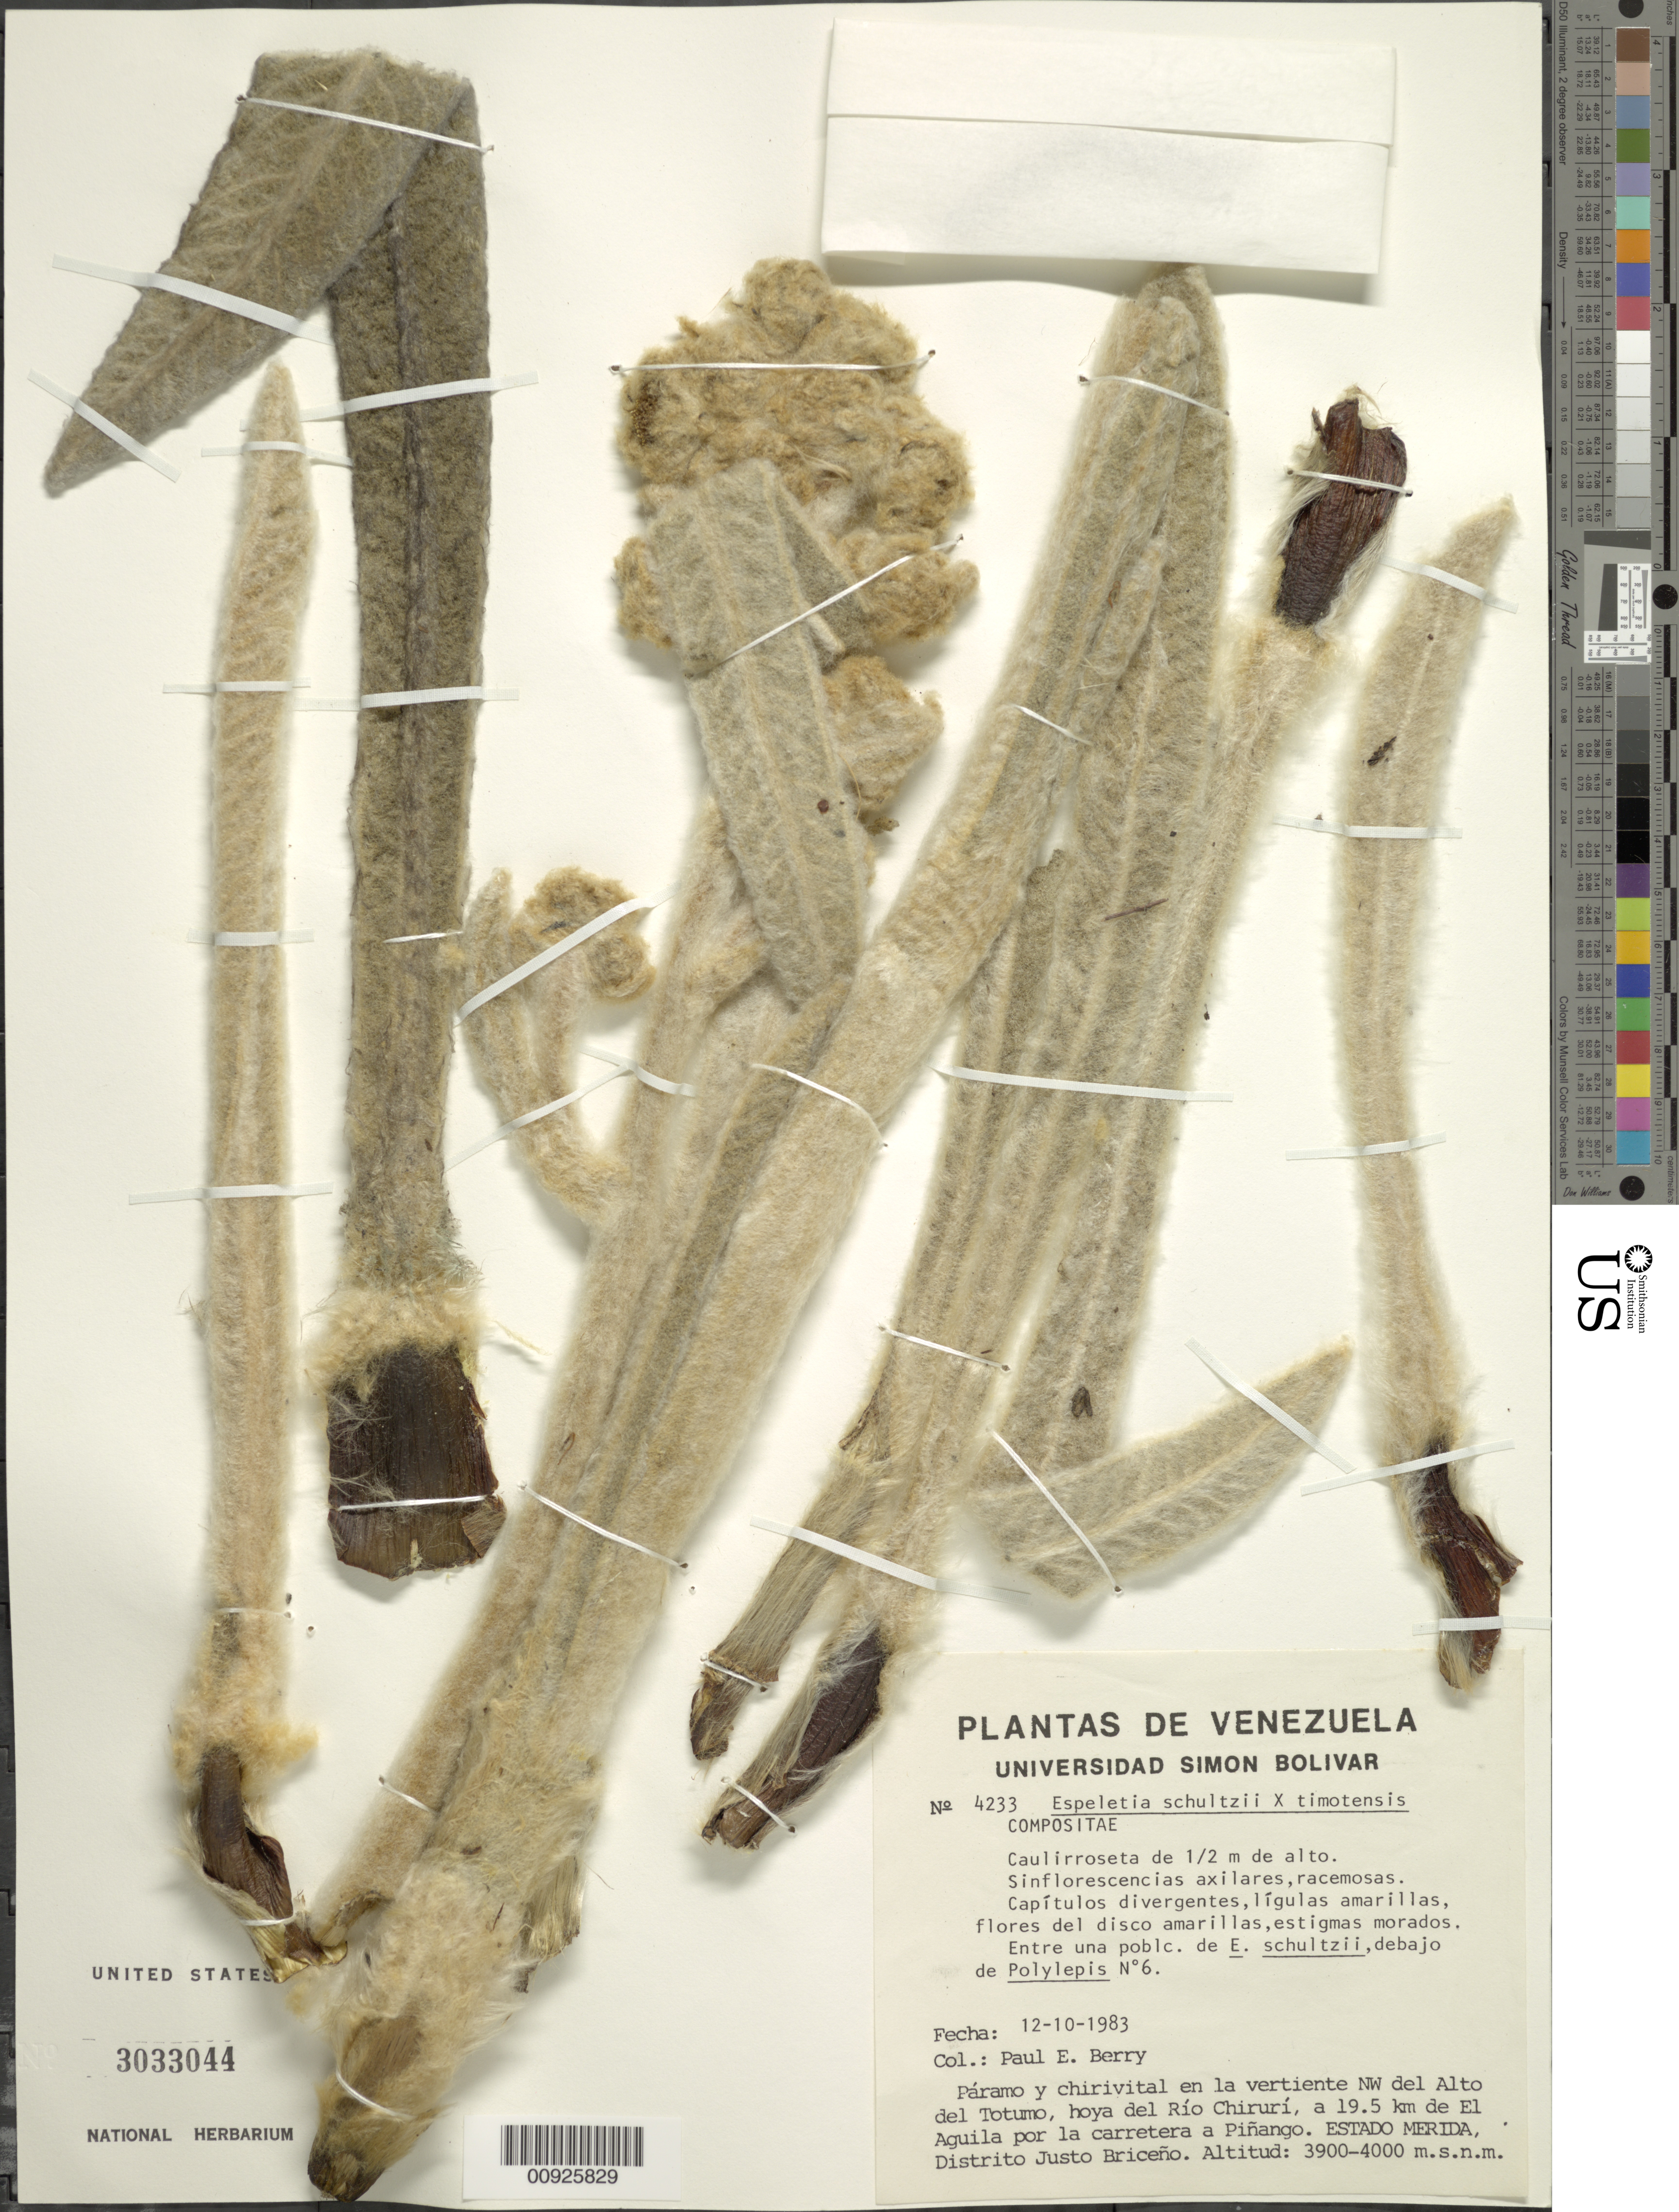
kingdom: Plantae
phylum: Tracheophyta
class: Magnoliopsida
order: Asterales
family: Asteraceae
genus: Espeletia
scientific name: Espeletia schultzii x E. timotensis Cuatrec.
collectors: P. E. Berry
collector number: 4233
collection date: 1983-10-12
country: Venezuela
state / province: Mérida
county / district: Justo Briceño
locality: Páramo y chirivital en la vertiente NW del Alto del Totumo, hoya del Río Chirurí, a 19.5 km de el Aguila por la carretera a Piñango.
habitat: Entre una población de E.schultzii, debajo de Polylepis No. 6.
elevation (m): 3900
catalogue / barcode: US 3033044